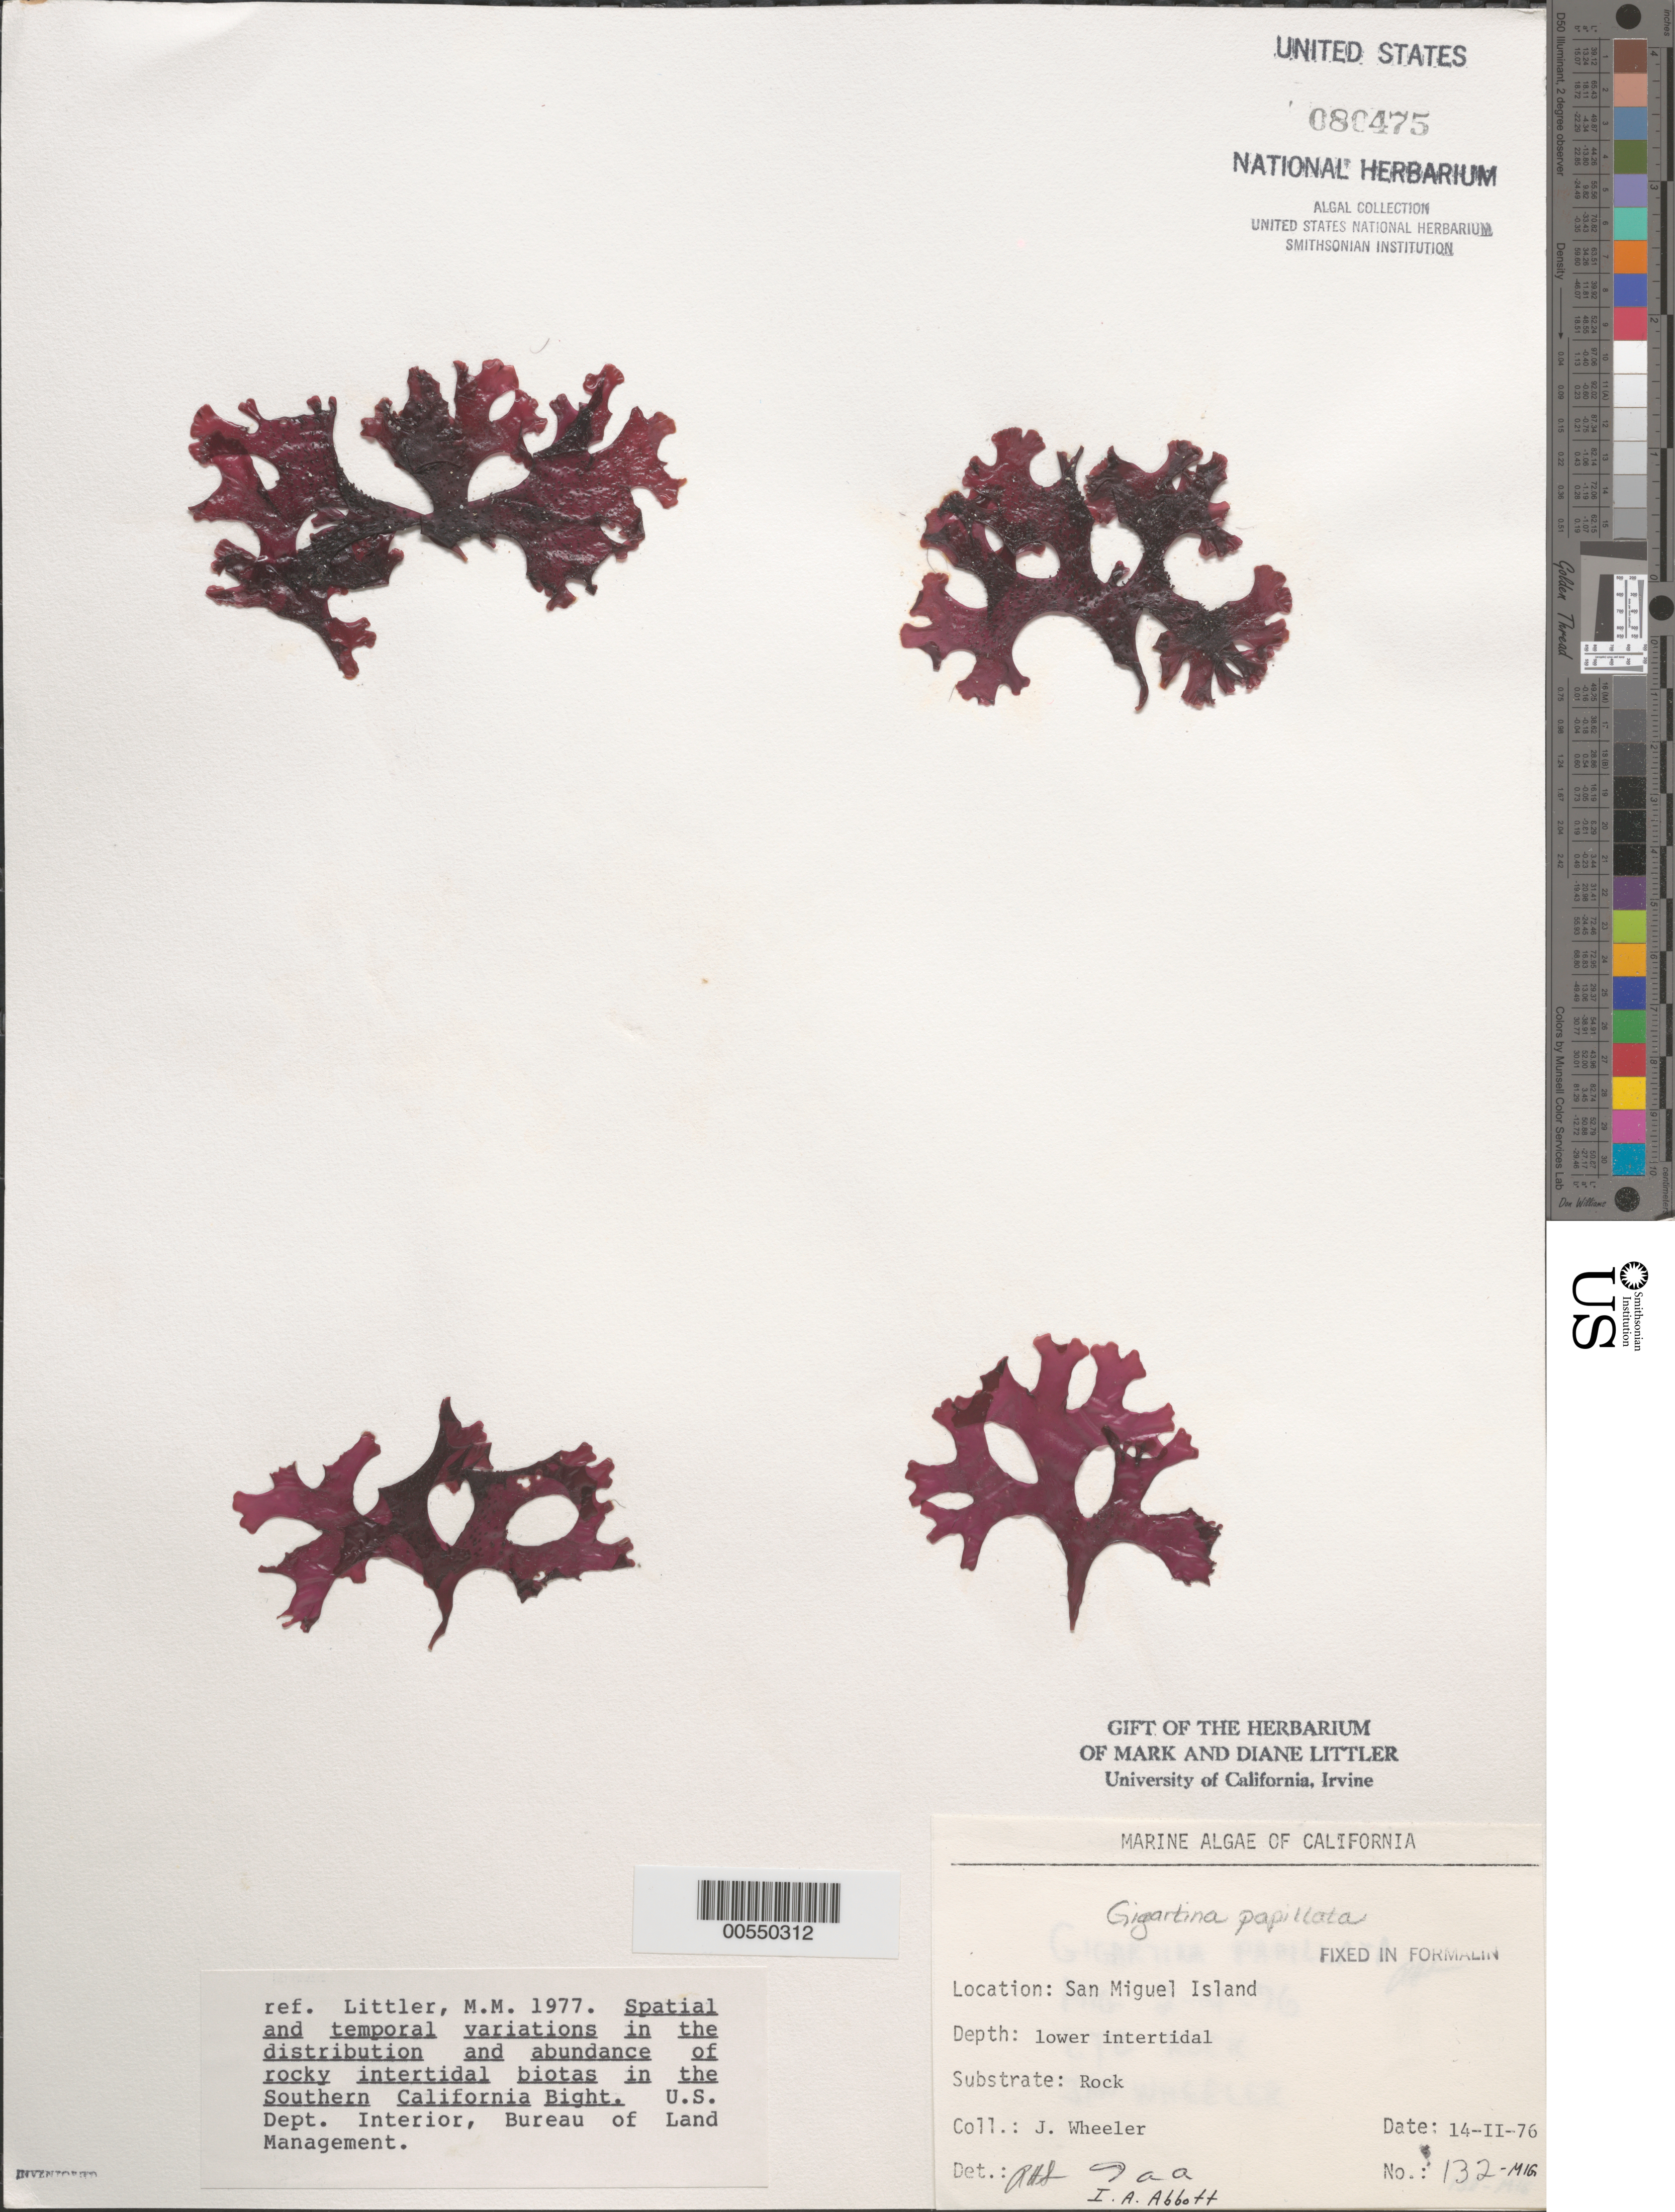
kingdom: Plantae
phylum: Rhodophyta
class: Florideophyceae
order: Gigartinales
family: Phyllophoraceae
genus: Mastocarpus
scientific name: Mastocarpus papillatus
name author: (C. Agardh) Kütz.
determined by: Algae name updating Project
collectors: J. L. Wheeler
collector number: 132-MIG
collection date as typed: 14 Feb 1976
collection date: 1976-02-14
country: United States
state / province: California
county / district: Santa Barbara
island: San Miguel Island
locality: Cuyler Harbor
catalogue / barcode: US 80475